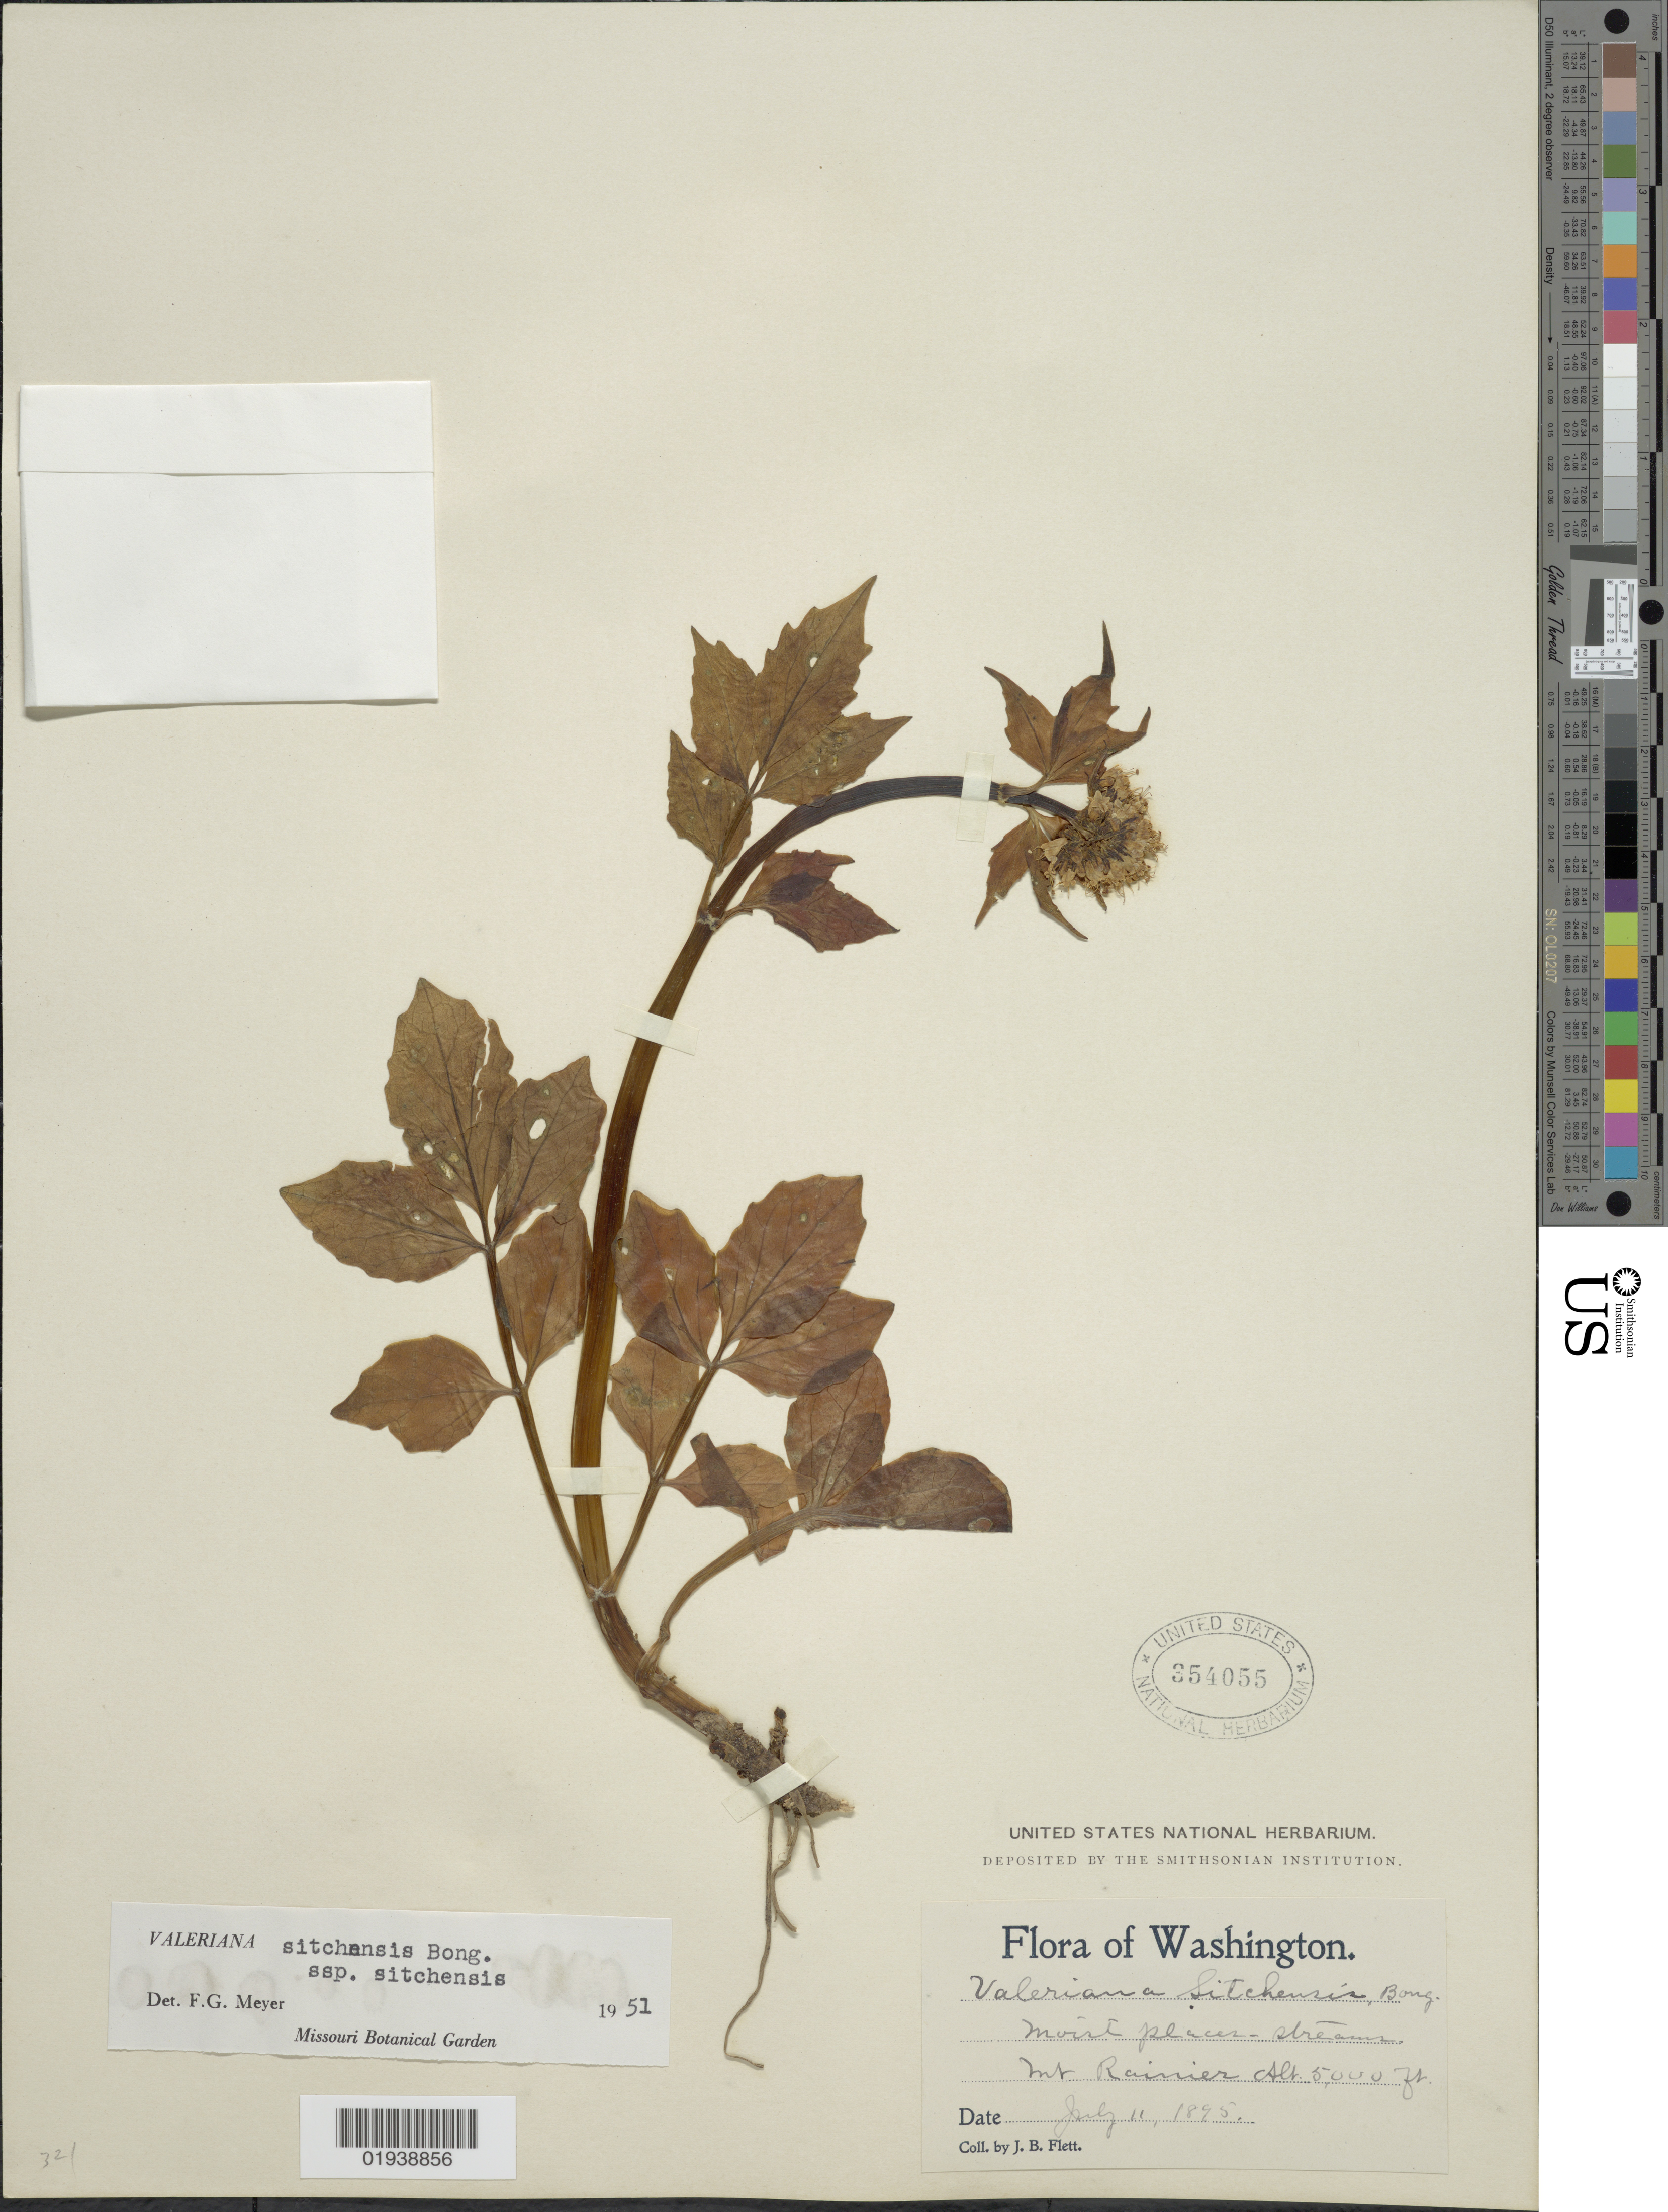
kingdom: Plantae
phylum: Tracheophyta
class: Magnoliopsida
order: Dipsacales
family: Caprifoliaceae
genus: Valeriana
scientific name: Valeriana sitchensis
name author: Bong.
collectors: J. Flett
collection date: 1895-07-11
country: United States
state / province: Washington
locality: Mt. Rainier.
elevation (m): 1524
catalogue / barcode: US 354055